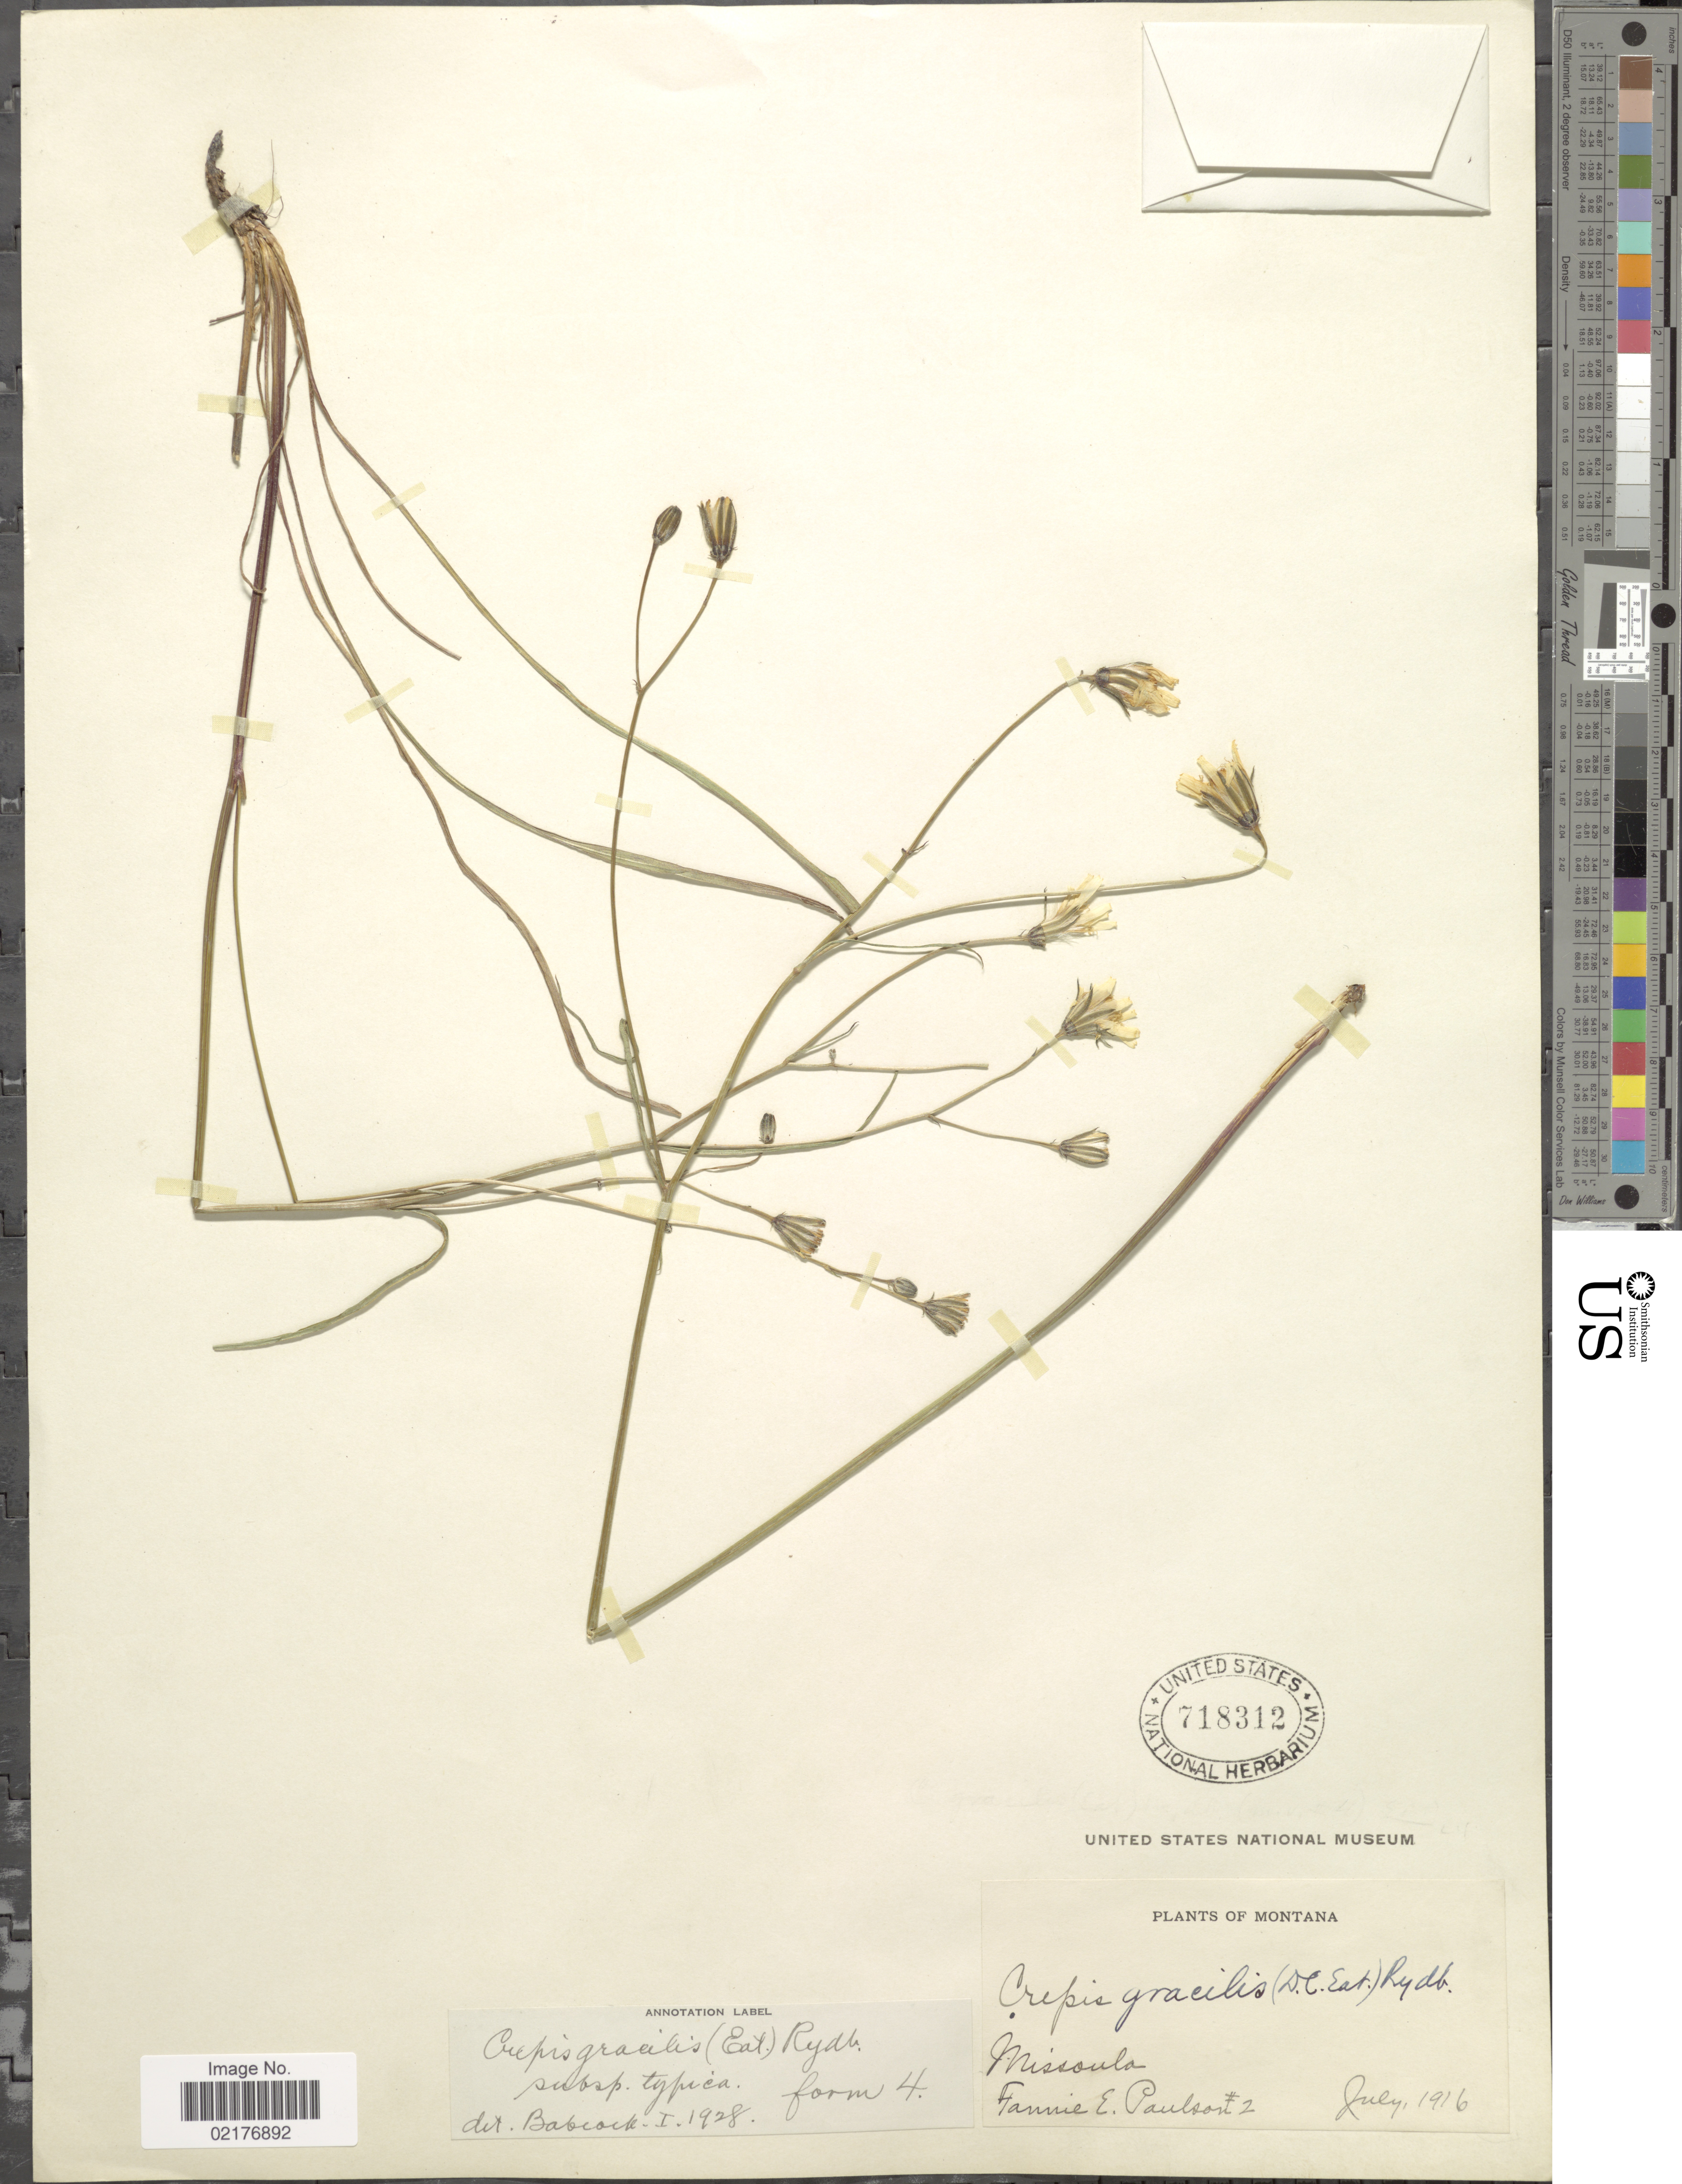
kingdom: Plantae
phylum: Tracheophyta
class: Magnoliopsida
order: Asterales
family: Asteraceae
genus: Crepis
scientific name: Crepis atribarba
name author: A. Heller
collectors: F. Paulson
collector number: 2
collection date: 1916-07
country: United States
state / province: Montana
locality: Missoula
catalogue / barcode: US 718312